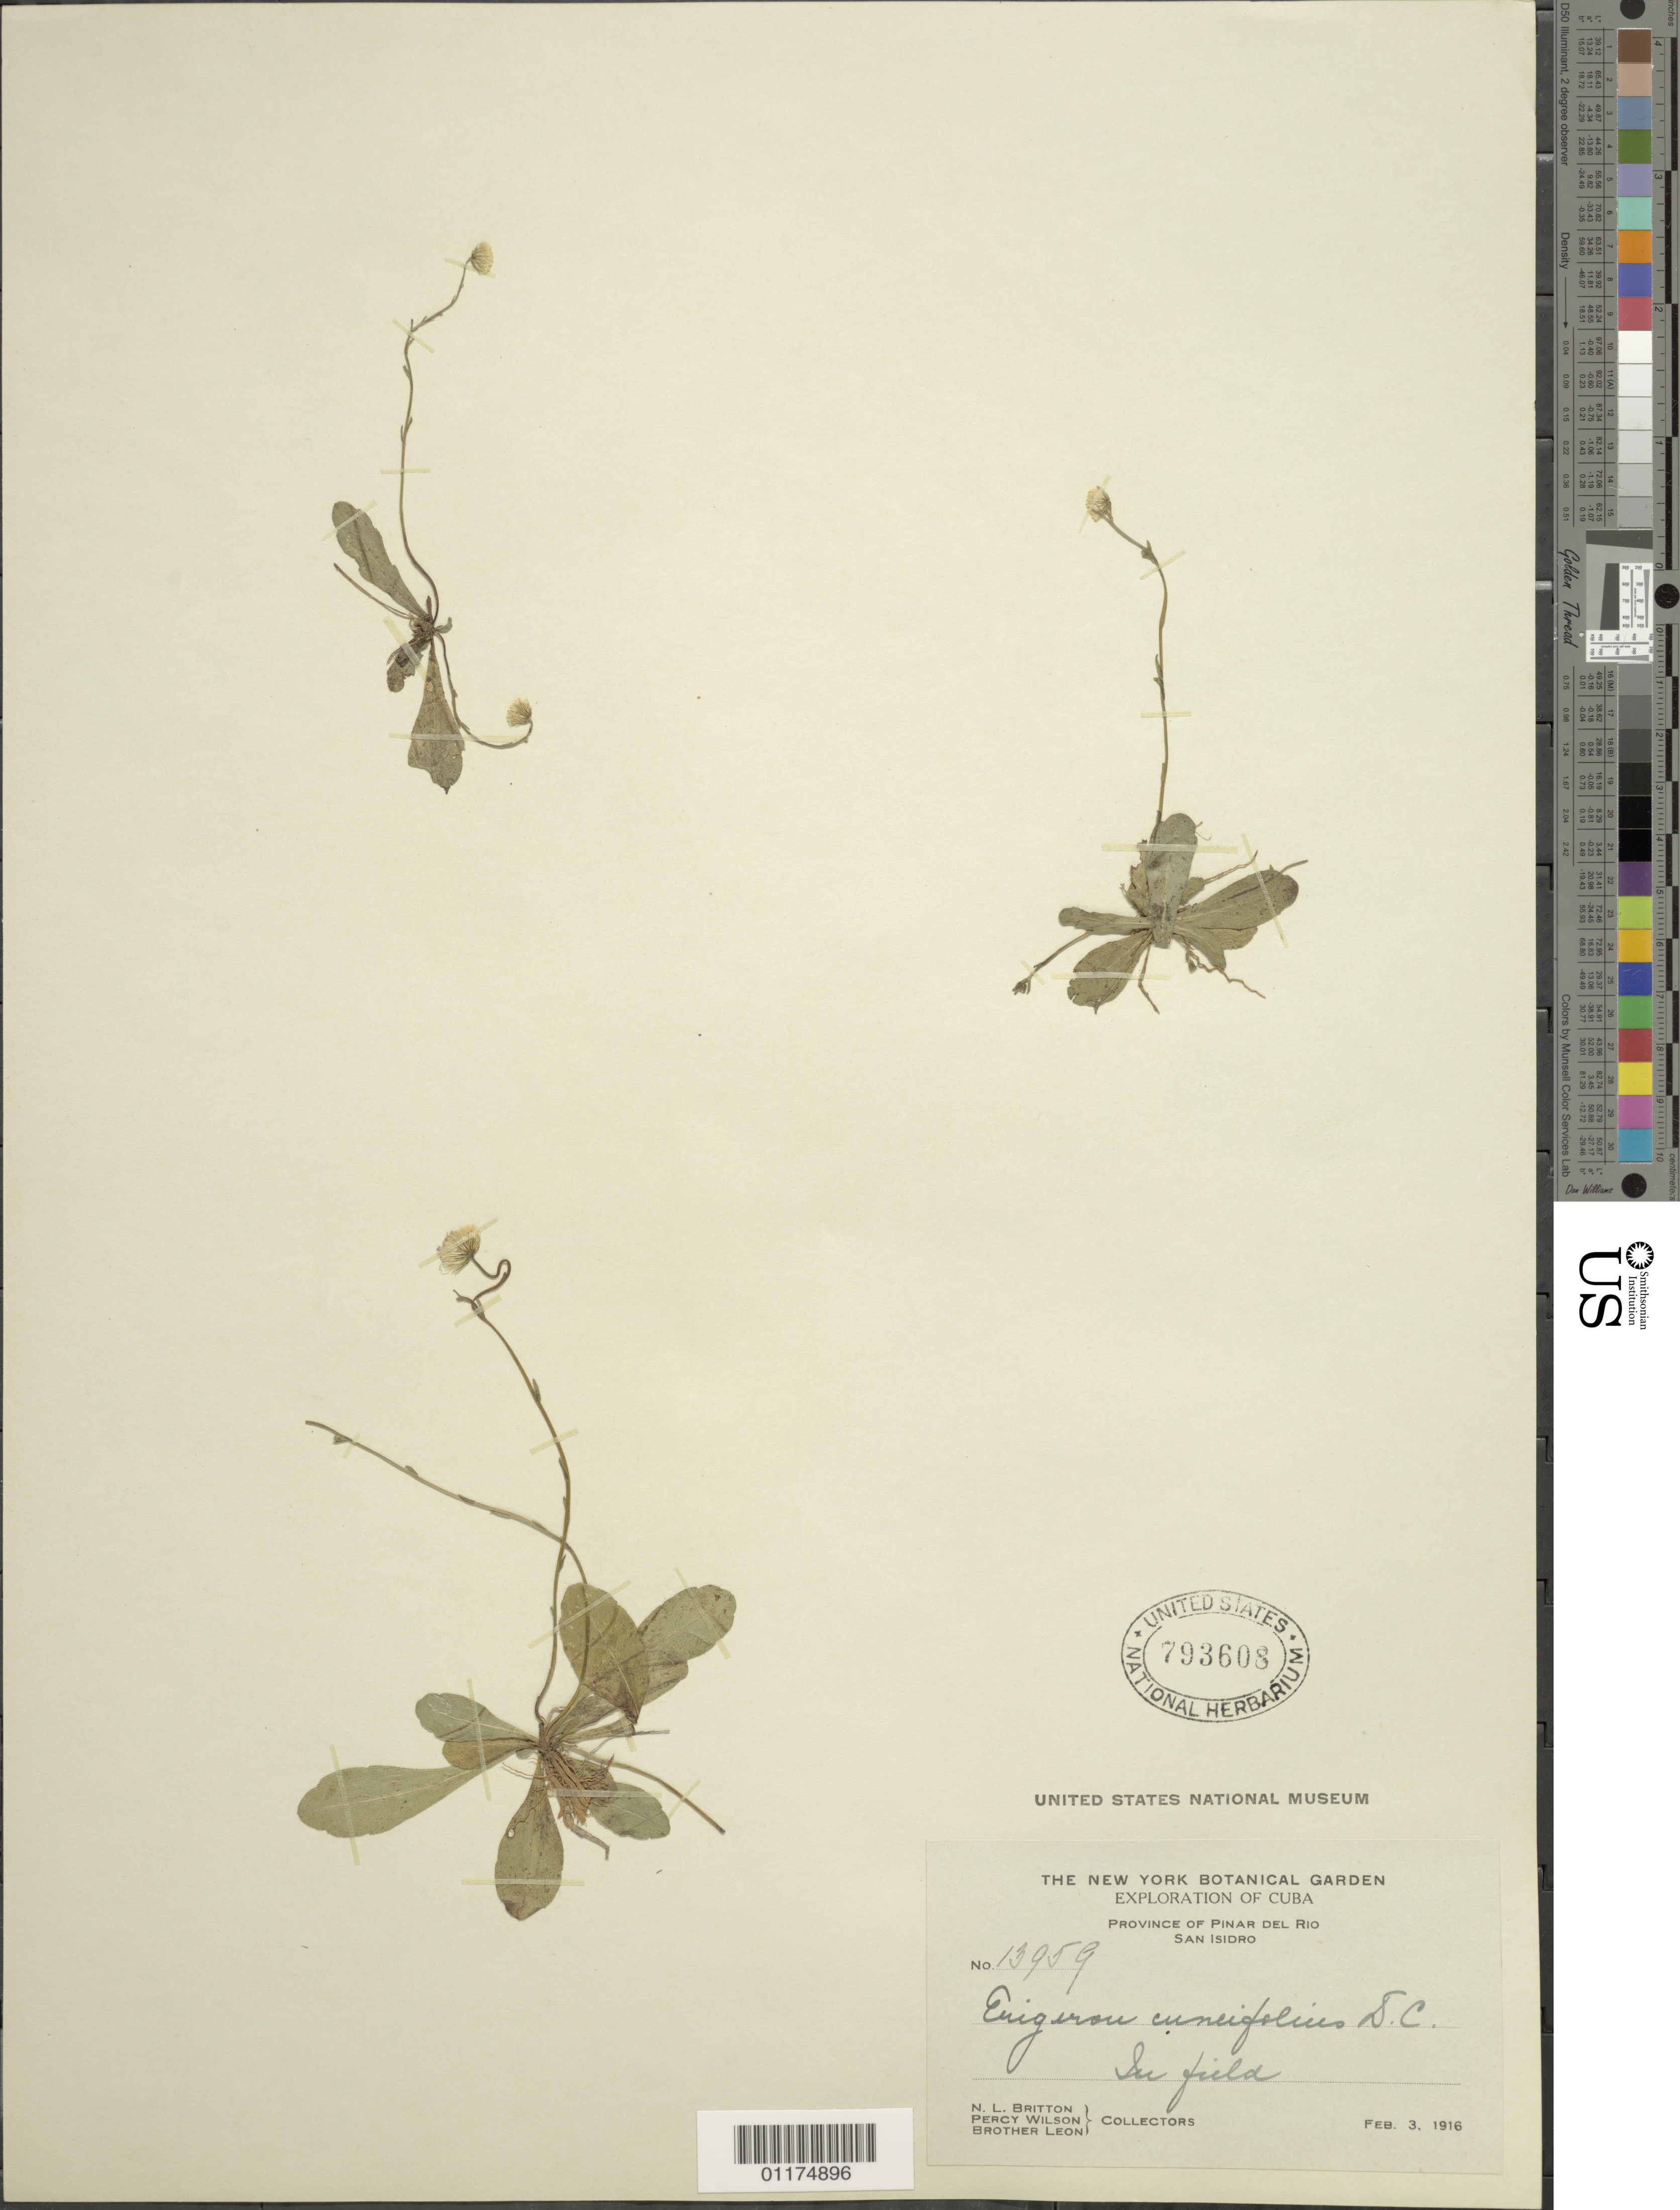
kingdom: Plantae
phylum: Tracheophyta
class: Magnoliopsida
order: Asterales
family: Asteraceae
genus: Erigeron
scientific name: Erigeron cuneifolius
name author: DC.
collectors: N. Britton, P. Wilson & Bro. León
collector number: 13958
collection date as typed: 03 Feb 1916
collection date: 1916-02-03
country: Cuba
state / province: Pinar del Rio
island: Cuba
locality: San Isidro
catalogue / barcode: US 793608